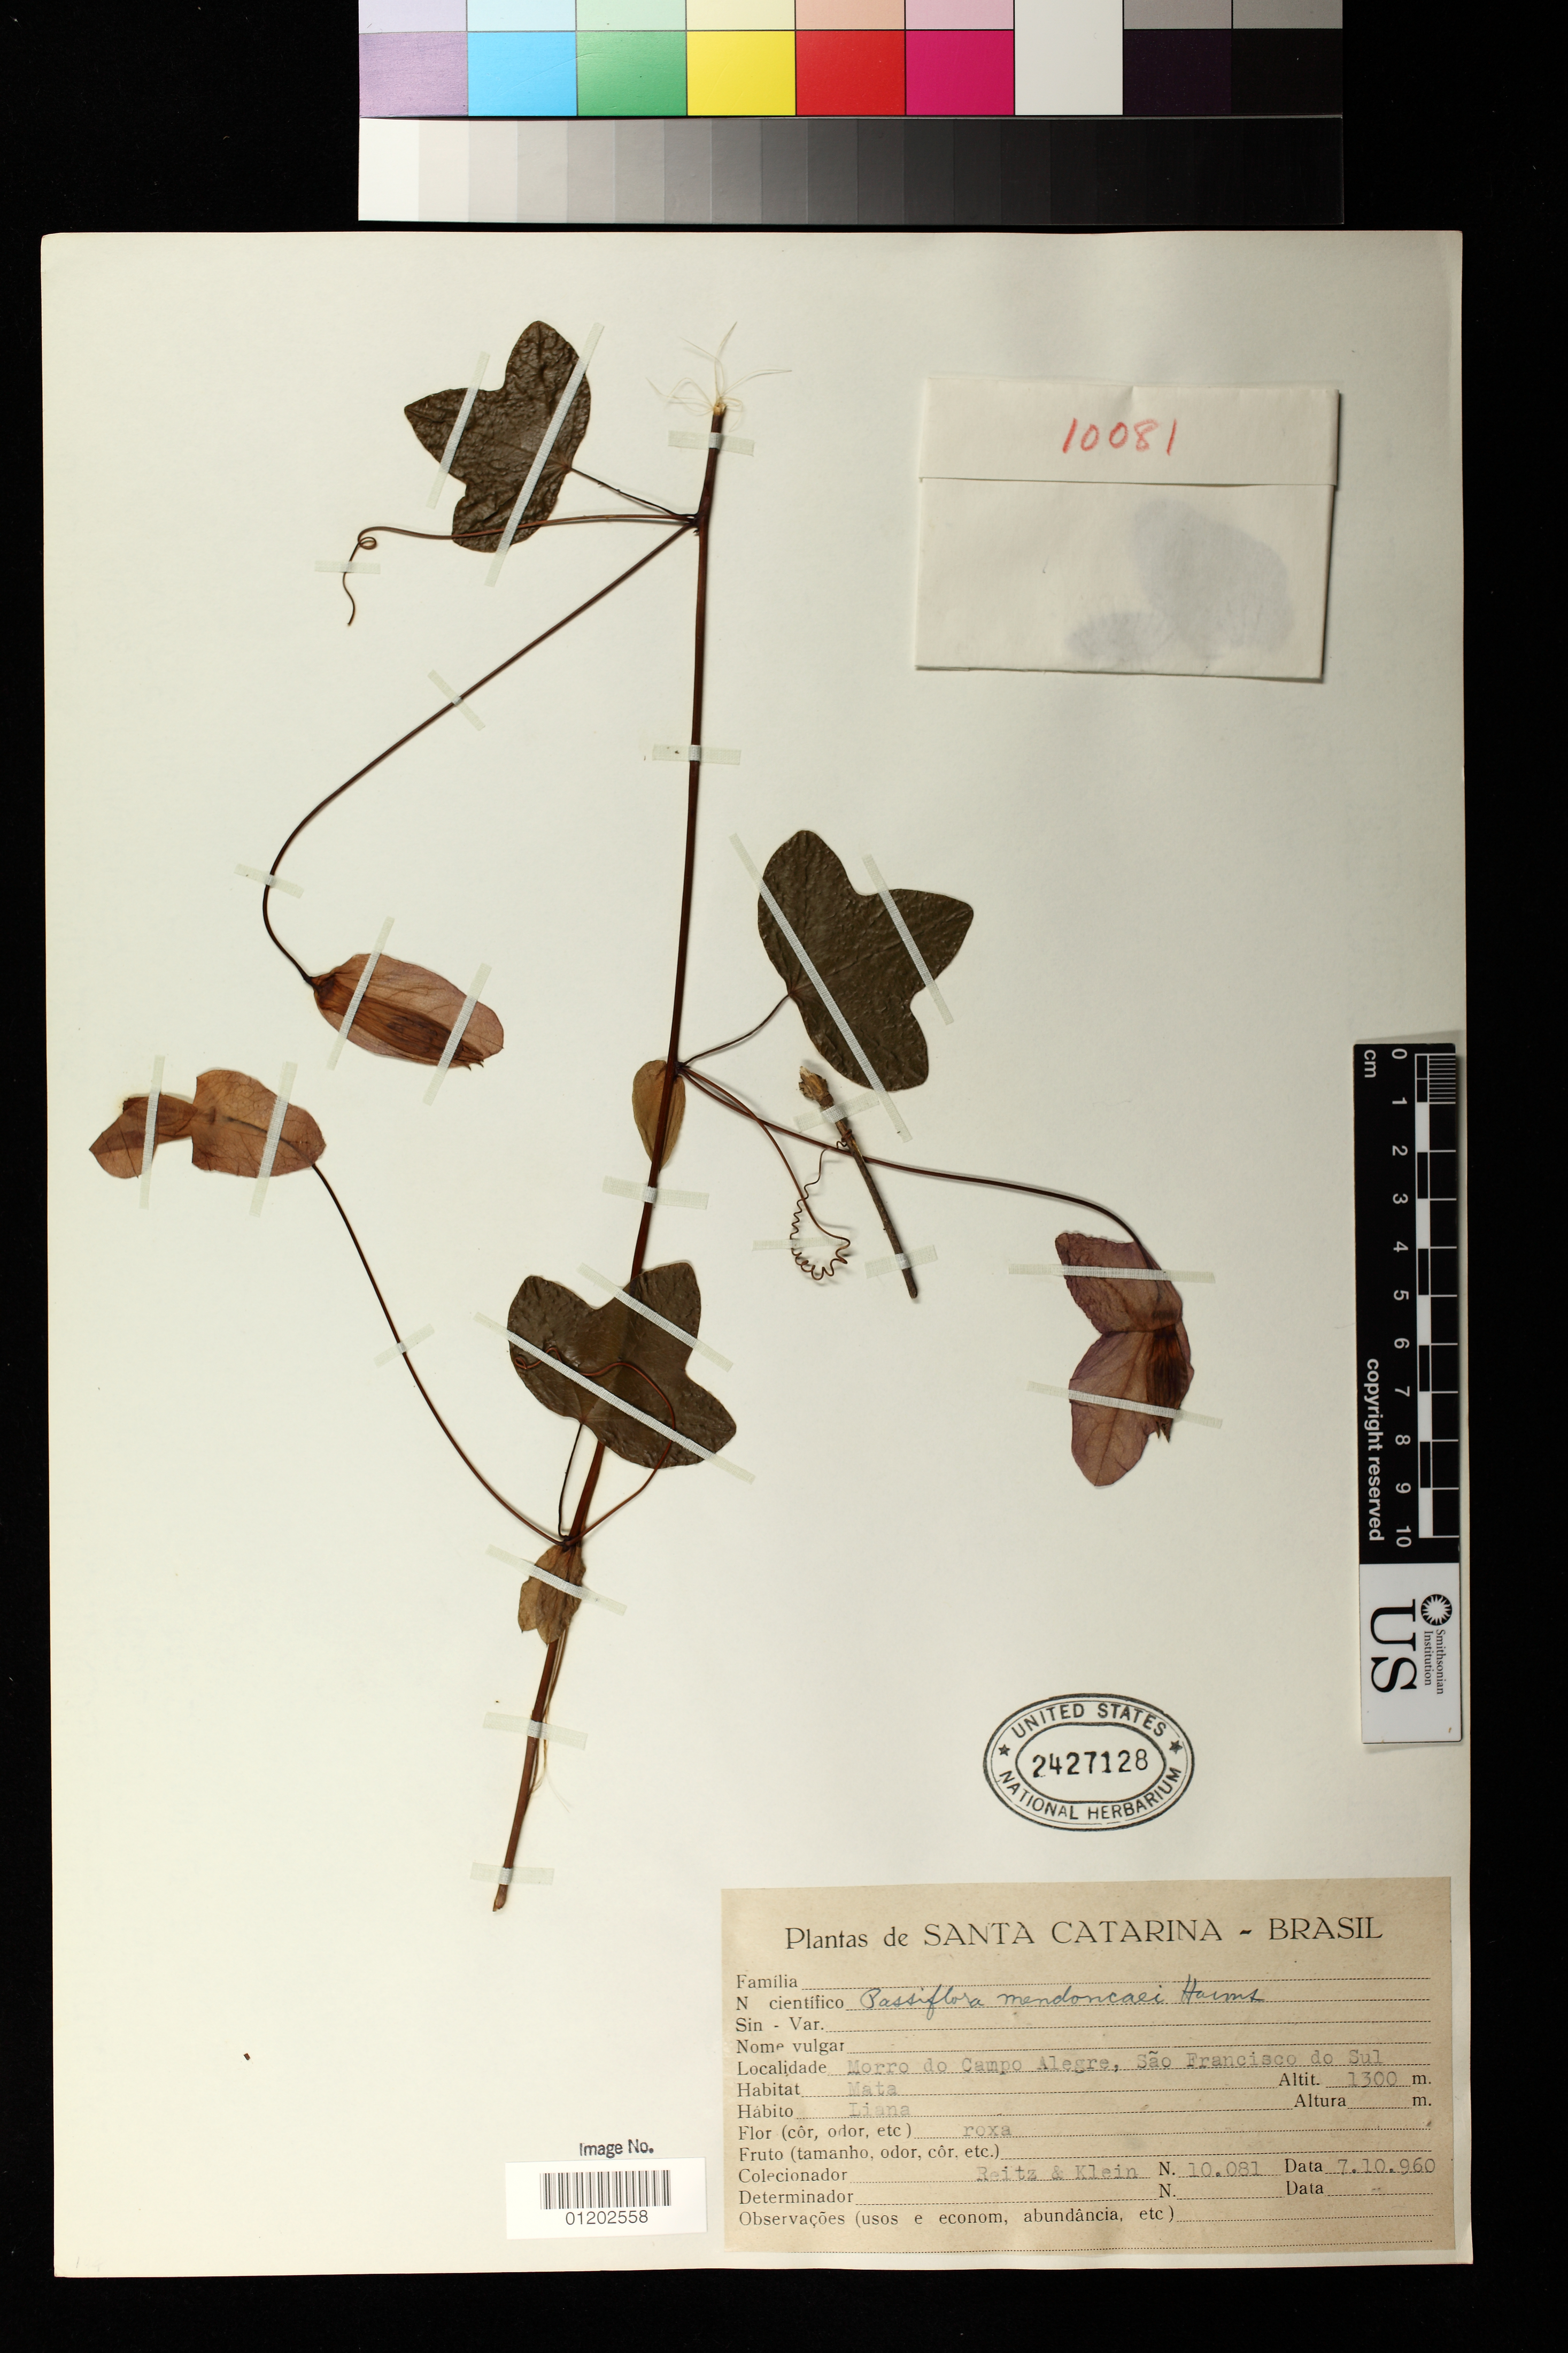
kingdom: Plantae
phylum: Tracheophyta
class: Magnoliopsida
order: Malpighiales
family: Passifloraceae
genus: Passiflora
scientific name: Passiflora mendoncaei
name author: Harms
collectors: R. Reitz & Klein, --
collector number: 10081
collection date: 1960-10-07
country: Brazil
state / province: Santa Catarina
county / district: Sao Francisco do Sul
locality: Morro do Campo Alegre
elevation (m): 1300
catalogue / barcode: US 2427128